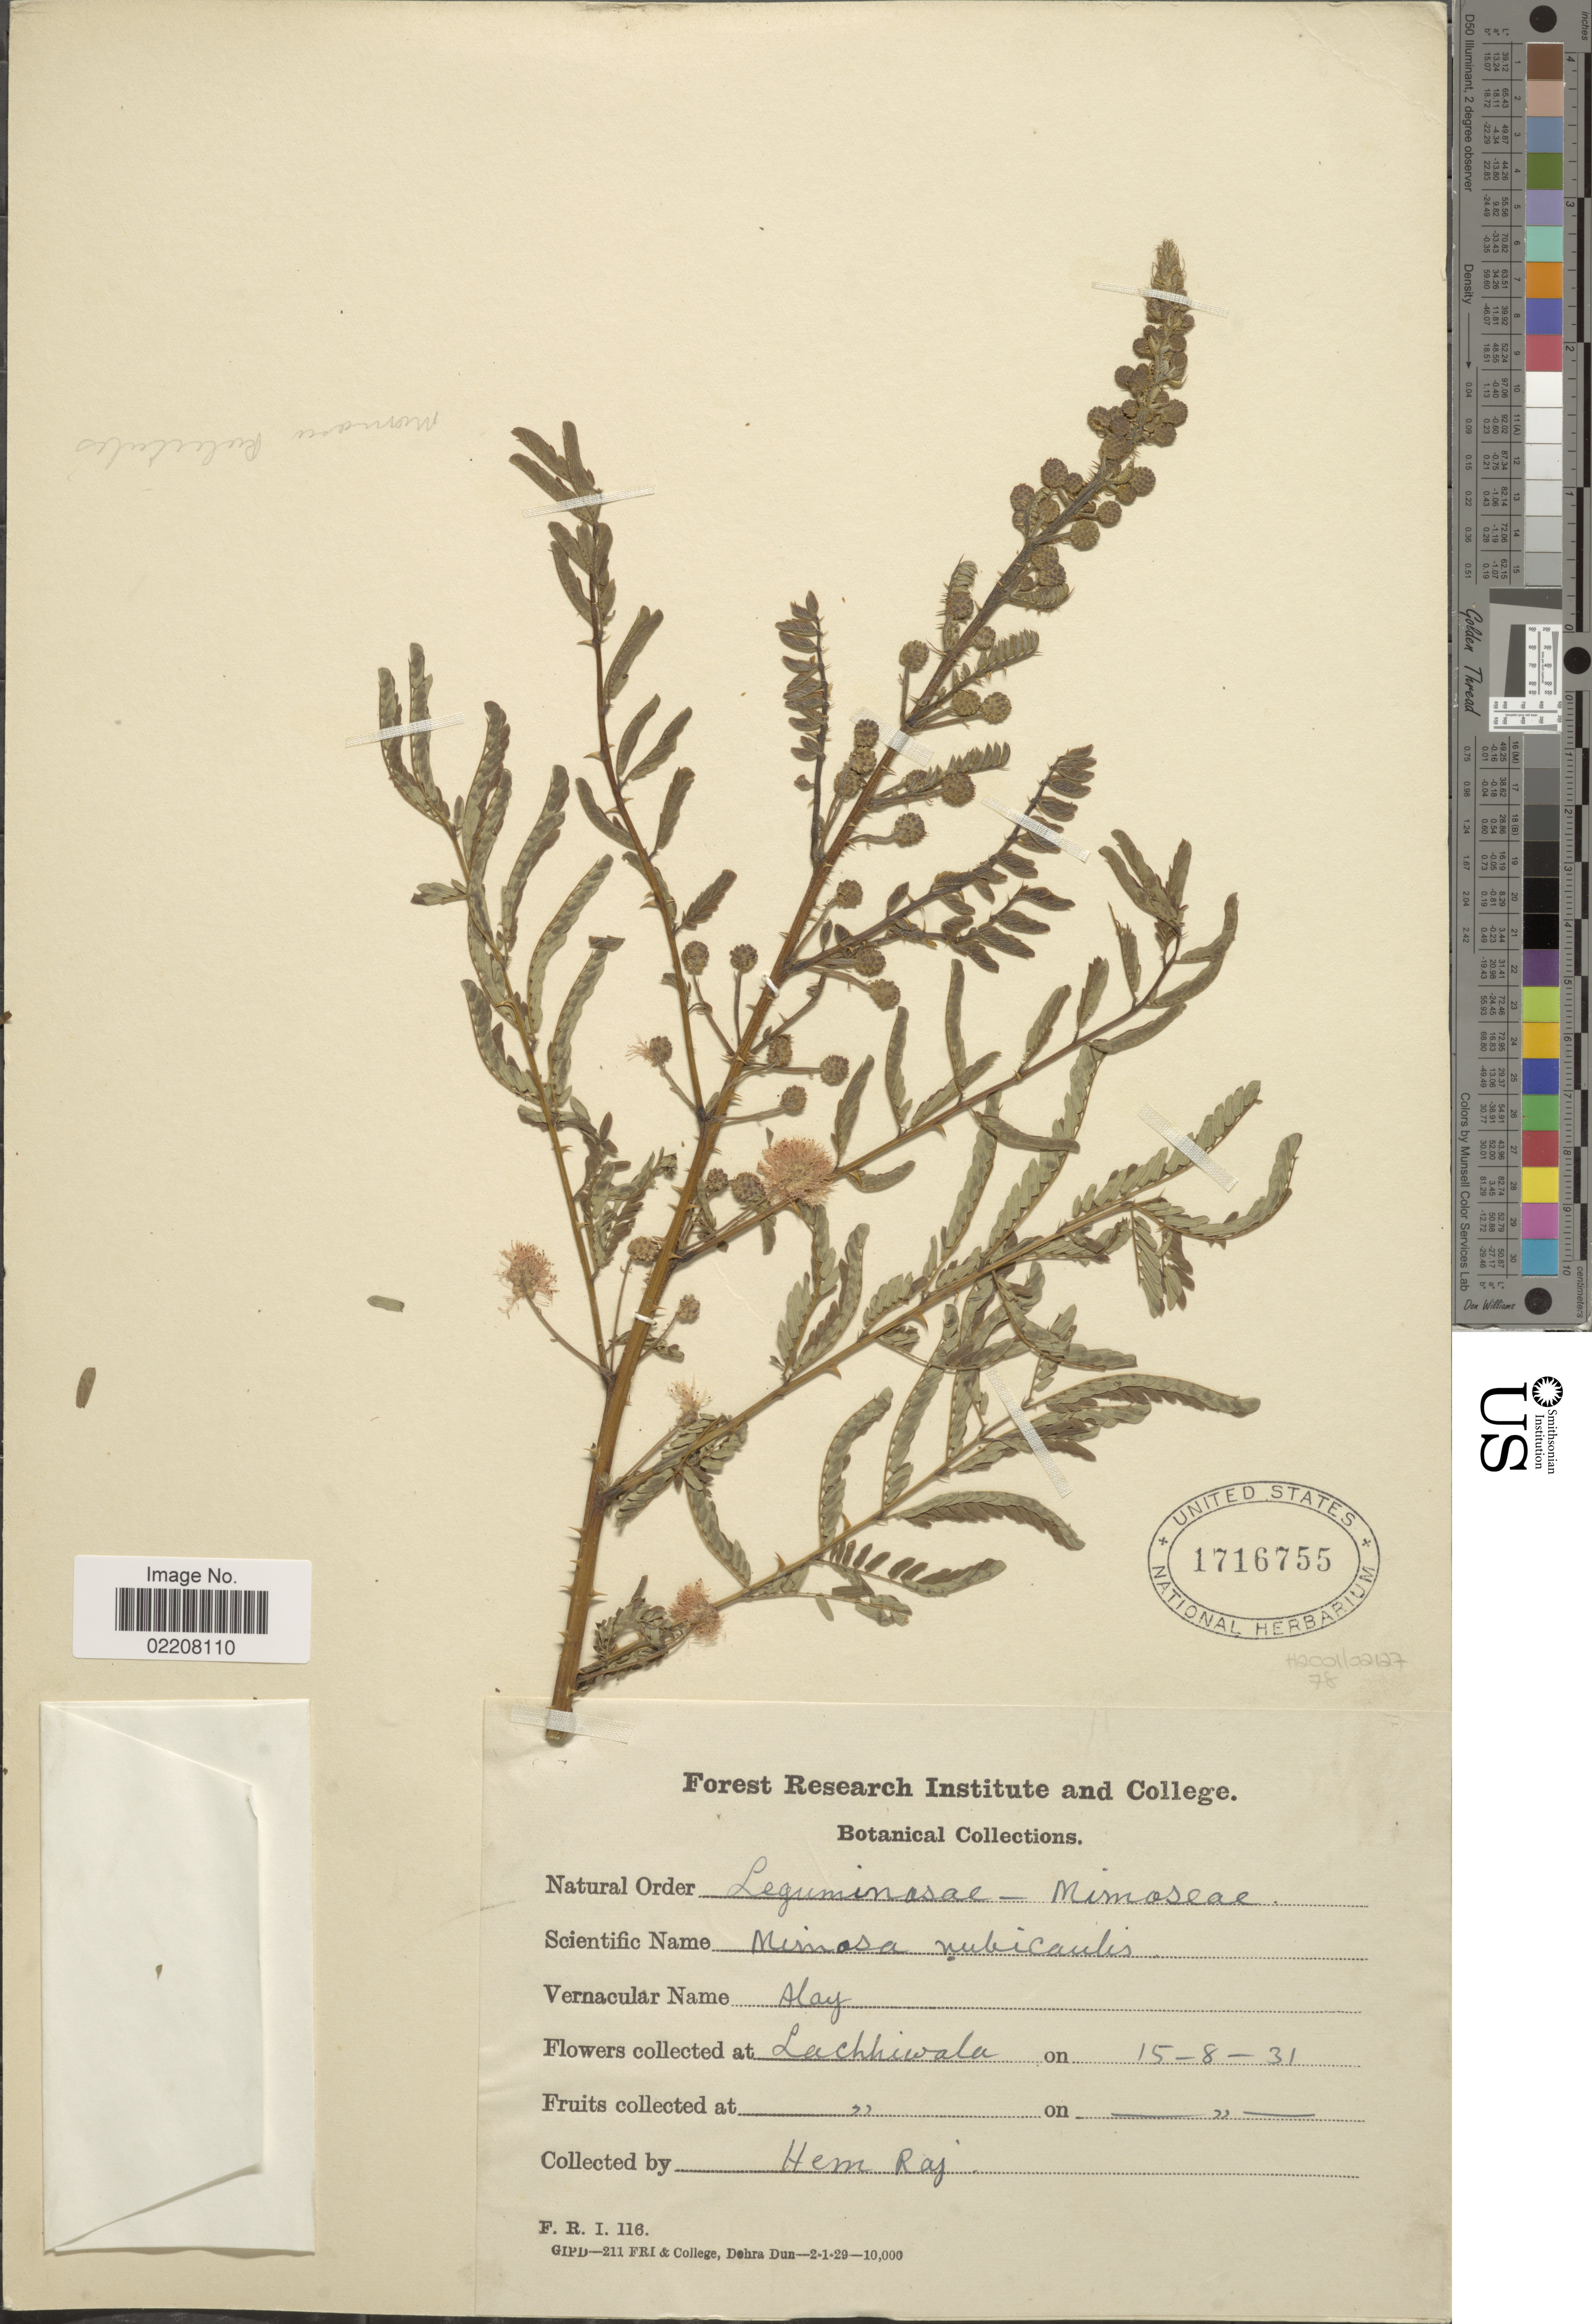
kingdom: Plantae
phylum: Tracheophyta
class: Magnoliopsida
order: Fabales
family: Fabaceae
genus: Mimosa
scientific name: Mimosa rubicaulis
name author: Lam.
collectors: H. Raj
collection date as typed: Transcribed d/m/y: 15/8/31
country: India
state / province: Uttarakhand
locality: Lachhiwala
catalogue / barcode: US 1716755